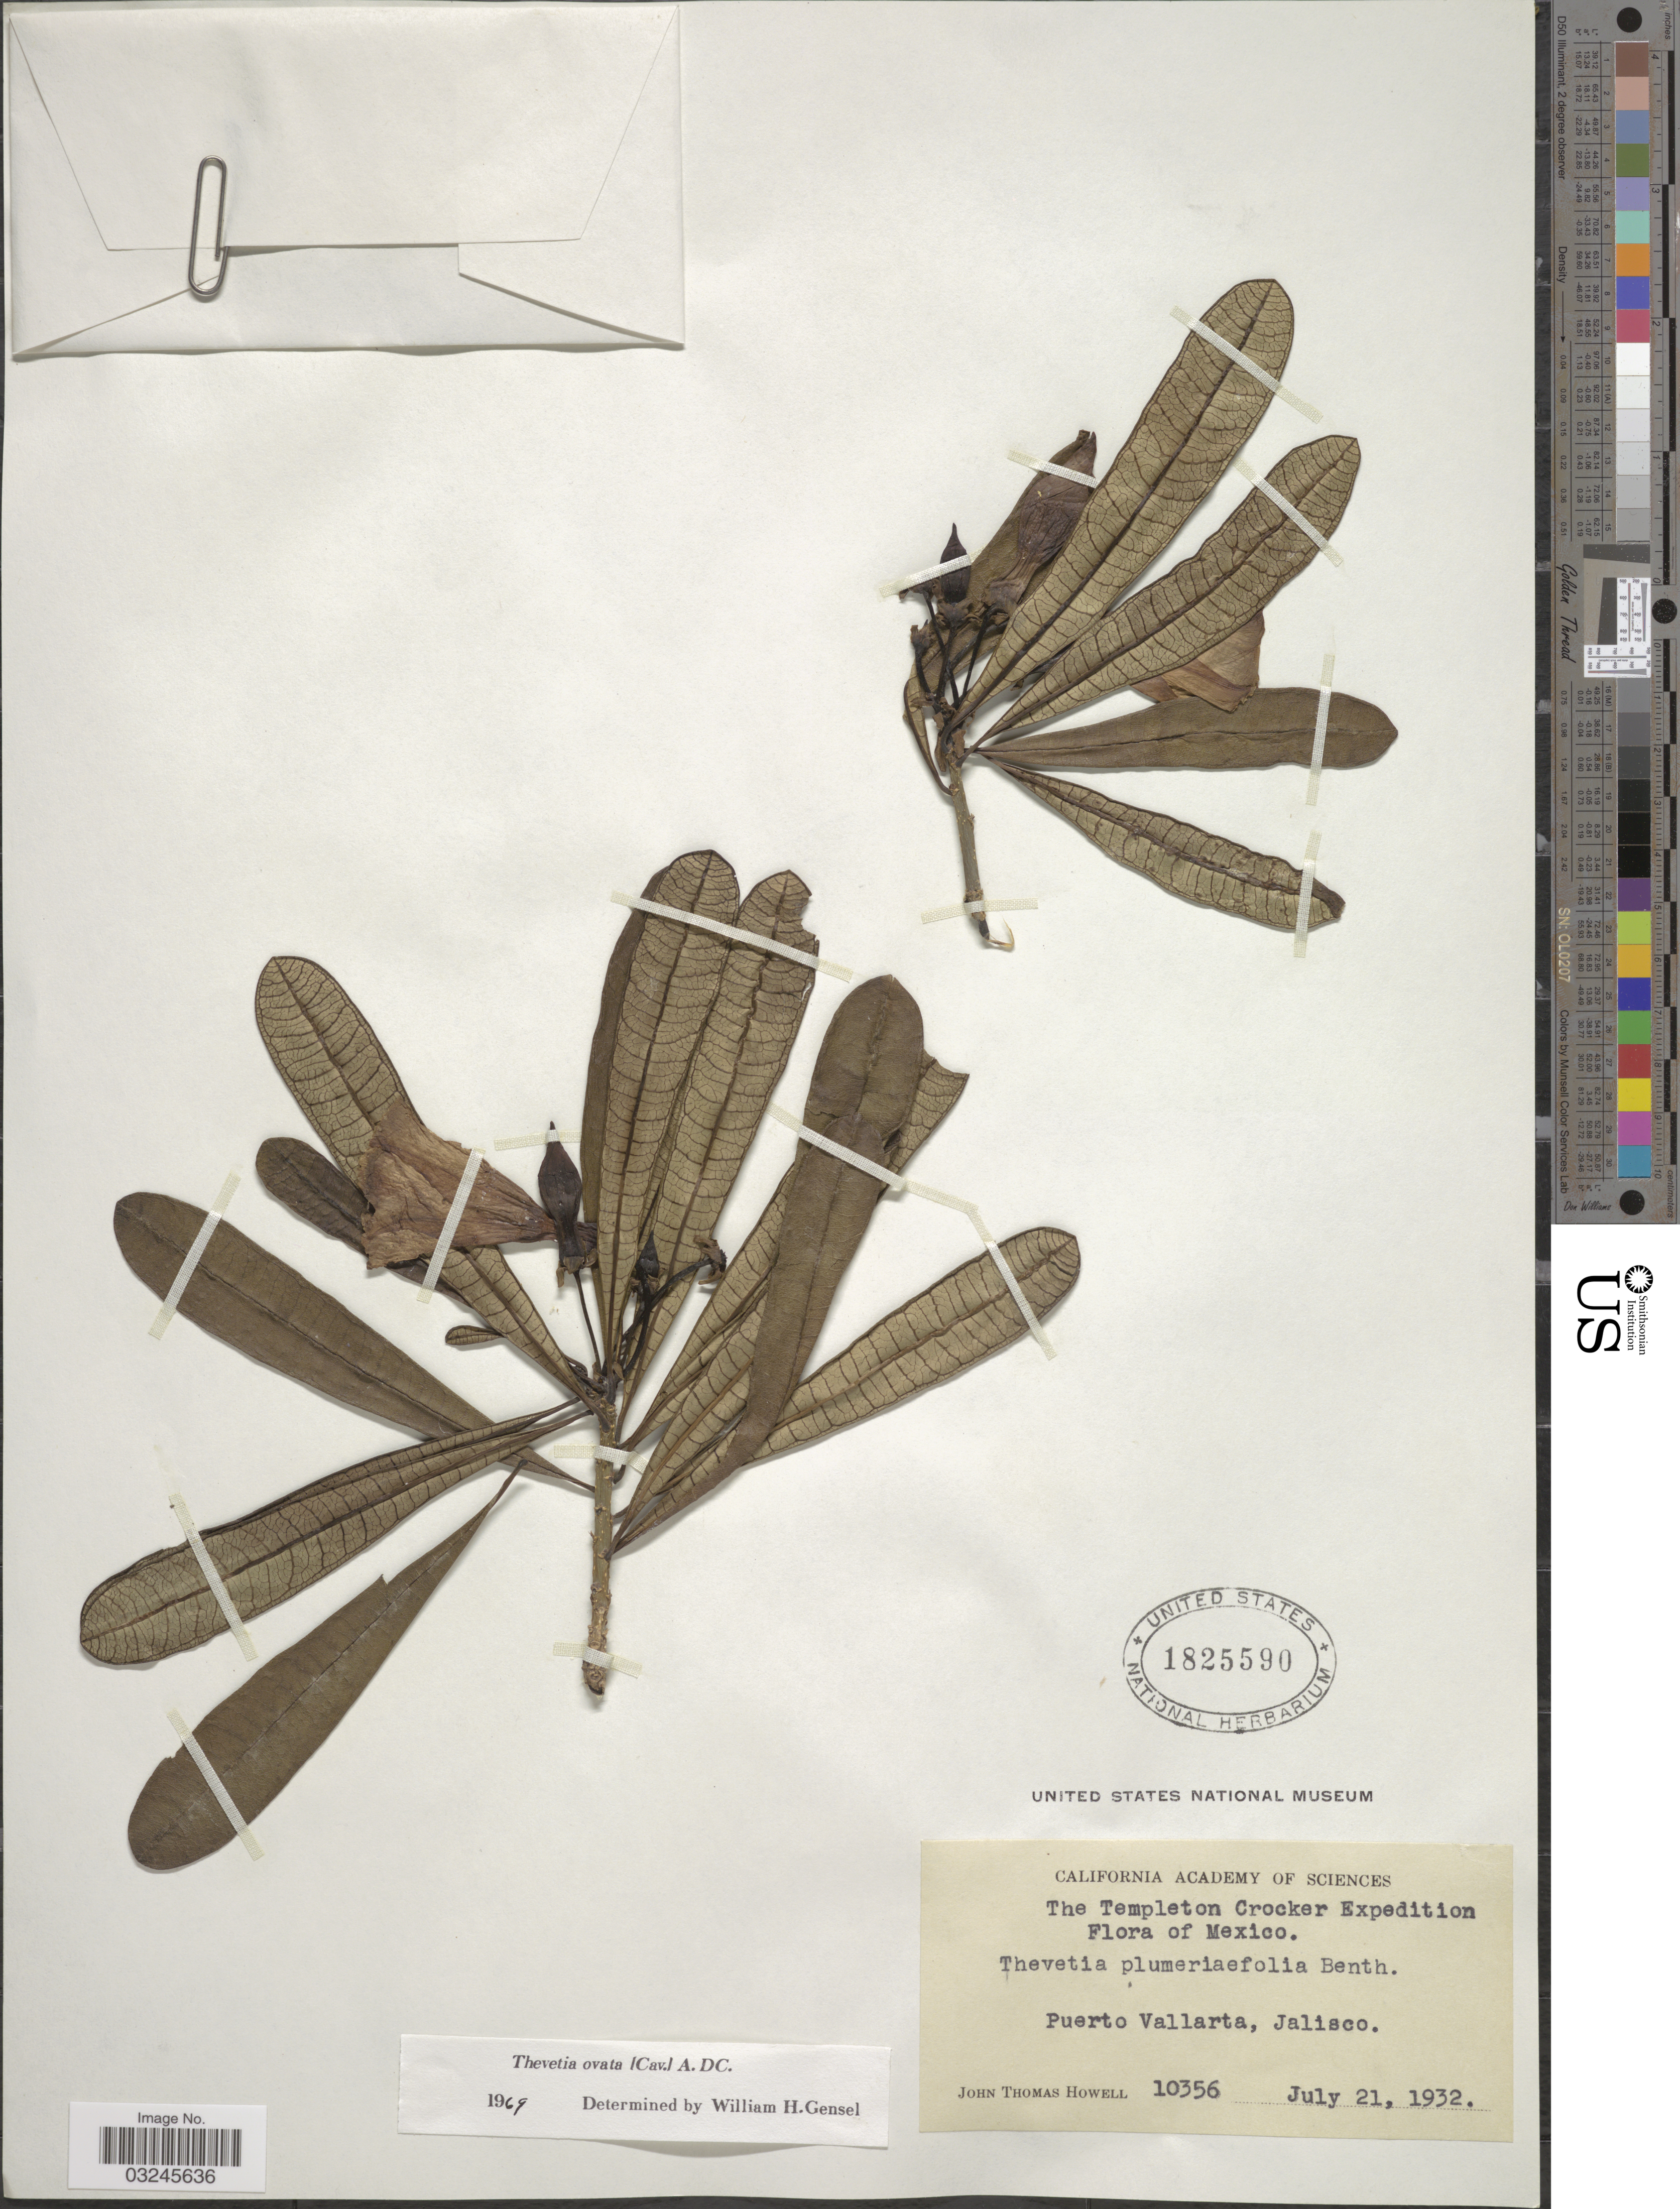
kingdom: Plantae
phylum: Tracheophyta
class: Magnoliopsida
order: Gentianales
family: Apocynaceae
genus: Thevetia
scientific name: Thevetia ovata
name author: (Cav.) A. DC.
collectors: J. T. Howell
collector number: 10356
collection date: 1932-07-21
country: Mexico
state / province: Jalisco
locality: Puerto Vallarta, Jalisco.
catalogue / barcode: US 1825590